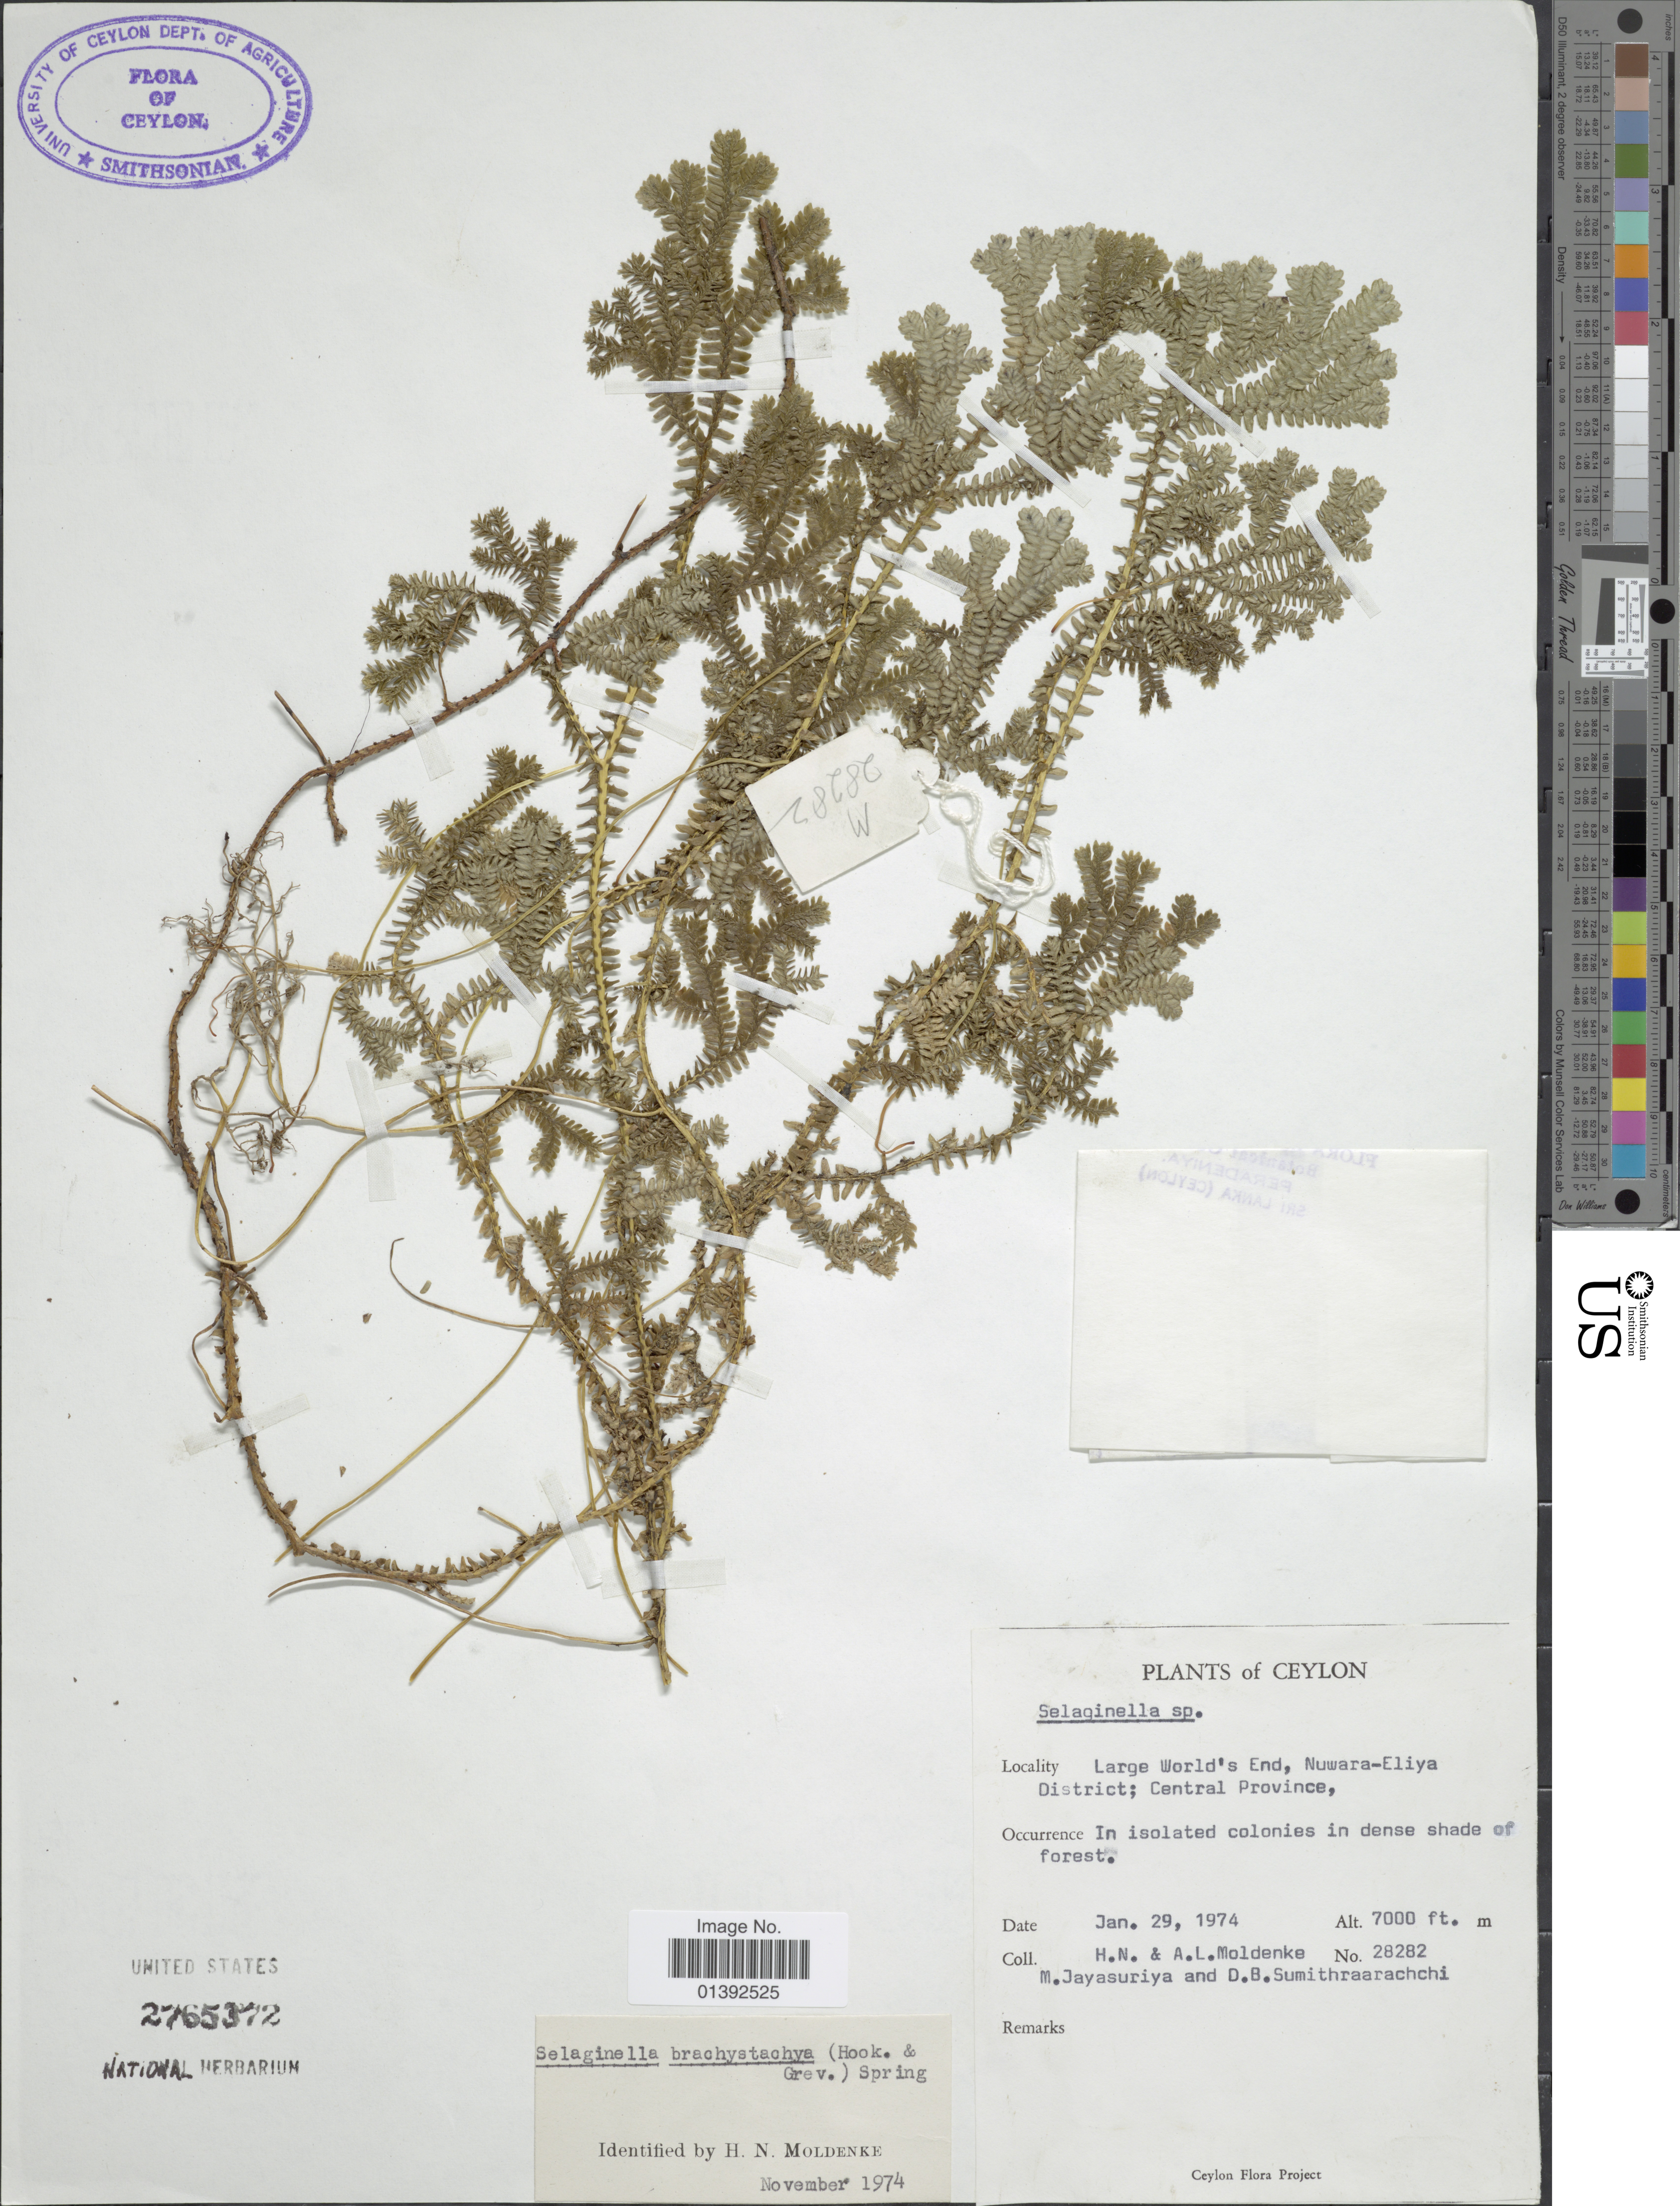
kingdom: Plantae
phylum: Tracheophyta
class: Lycopodiopsida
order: Selaginellales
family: Selaginellaceae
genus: Selaginella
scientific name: Selaginella brachystachya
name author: (Hook. & Grev.) Spring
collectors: H. N. Moldenke, A. L. Moldenke, M. Jayasuriya & D. B. Sumithraarachchi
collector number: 28282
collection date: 1974-01-29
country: Sri Lanka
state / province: Central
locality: Ceylon, Large World's End, Nuwara-Eliya District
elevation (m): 2134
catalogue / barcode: US 2765372